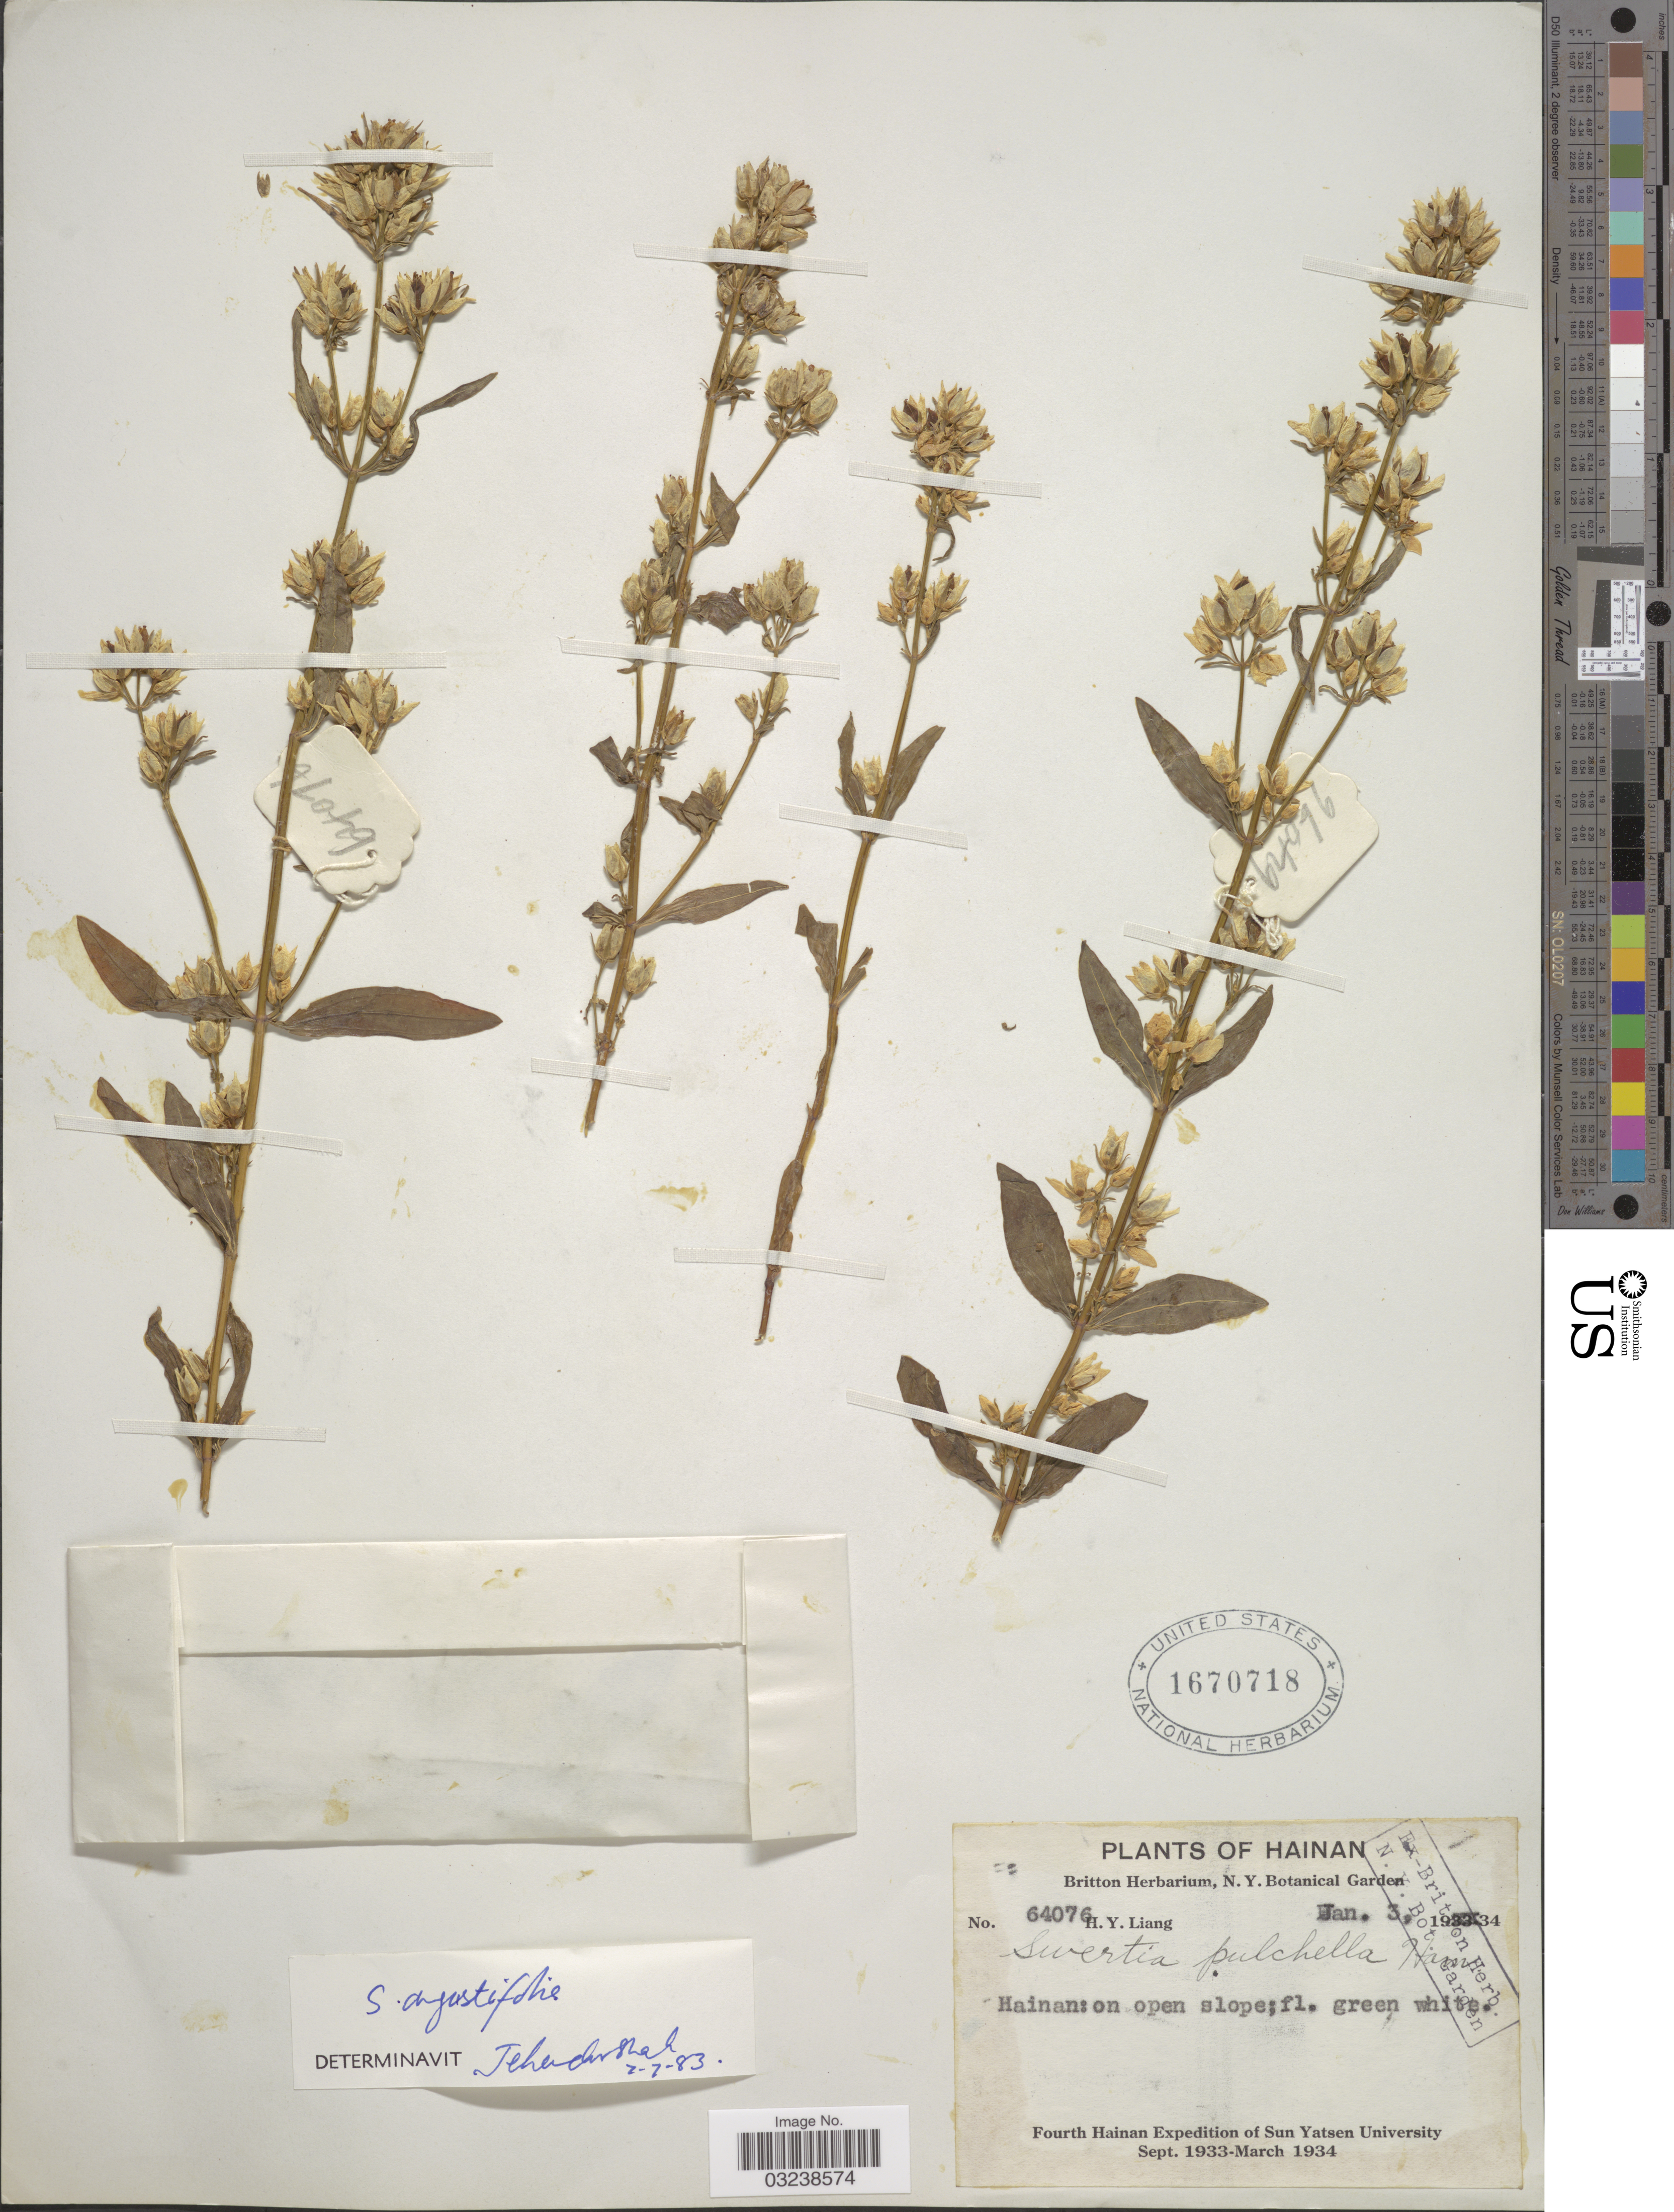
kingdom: Plantae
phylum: Tracheophyta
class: Magnoliopsida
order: Gentianales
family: Gentianaceae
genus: Swertia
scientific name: Swertia angustifolia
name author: Buch.-Ham. ex D. Don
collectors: H. Y. Liang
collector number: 64076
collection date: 1934-01-03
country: China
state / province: Hainan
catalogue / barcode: US 1670718